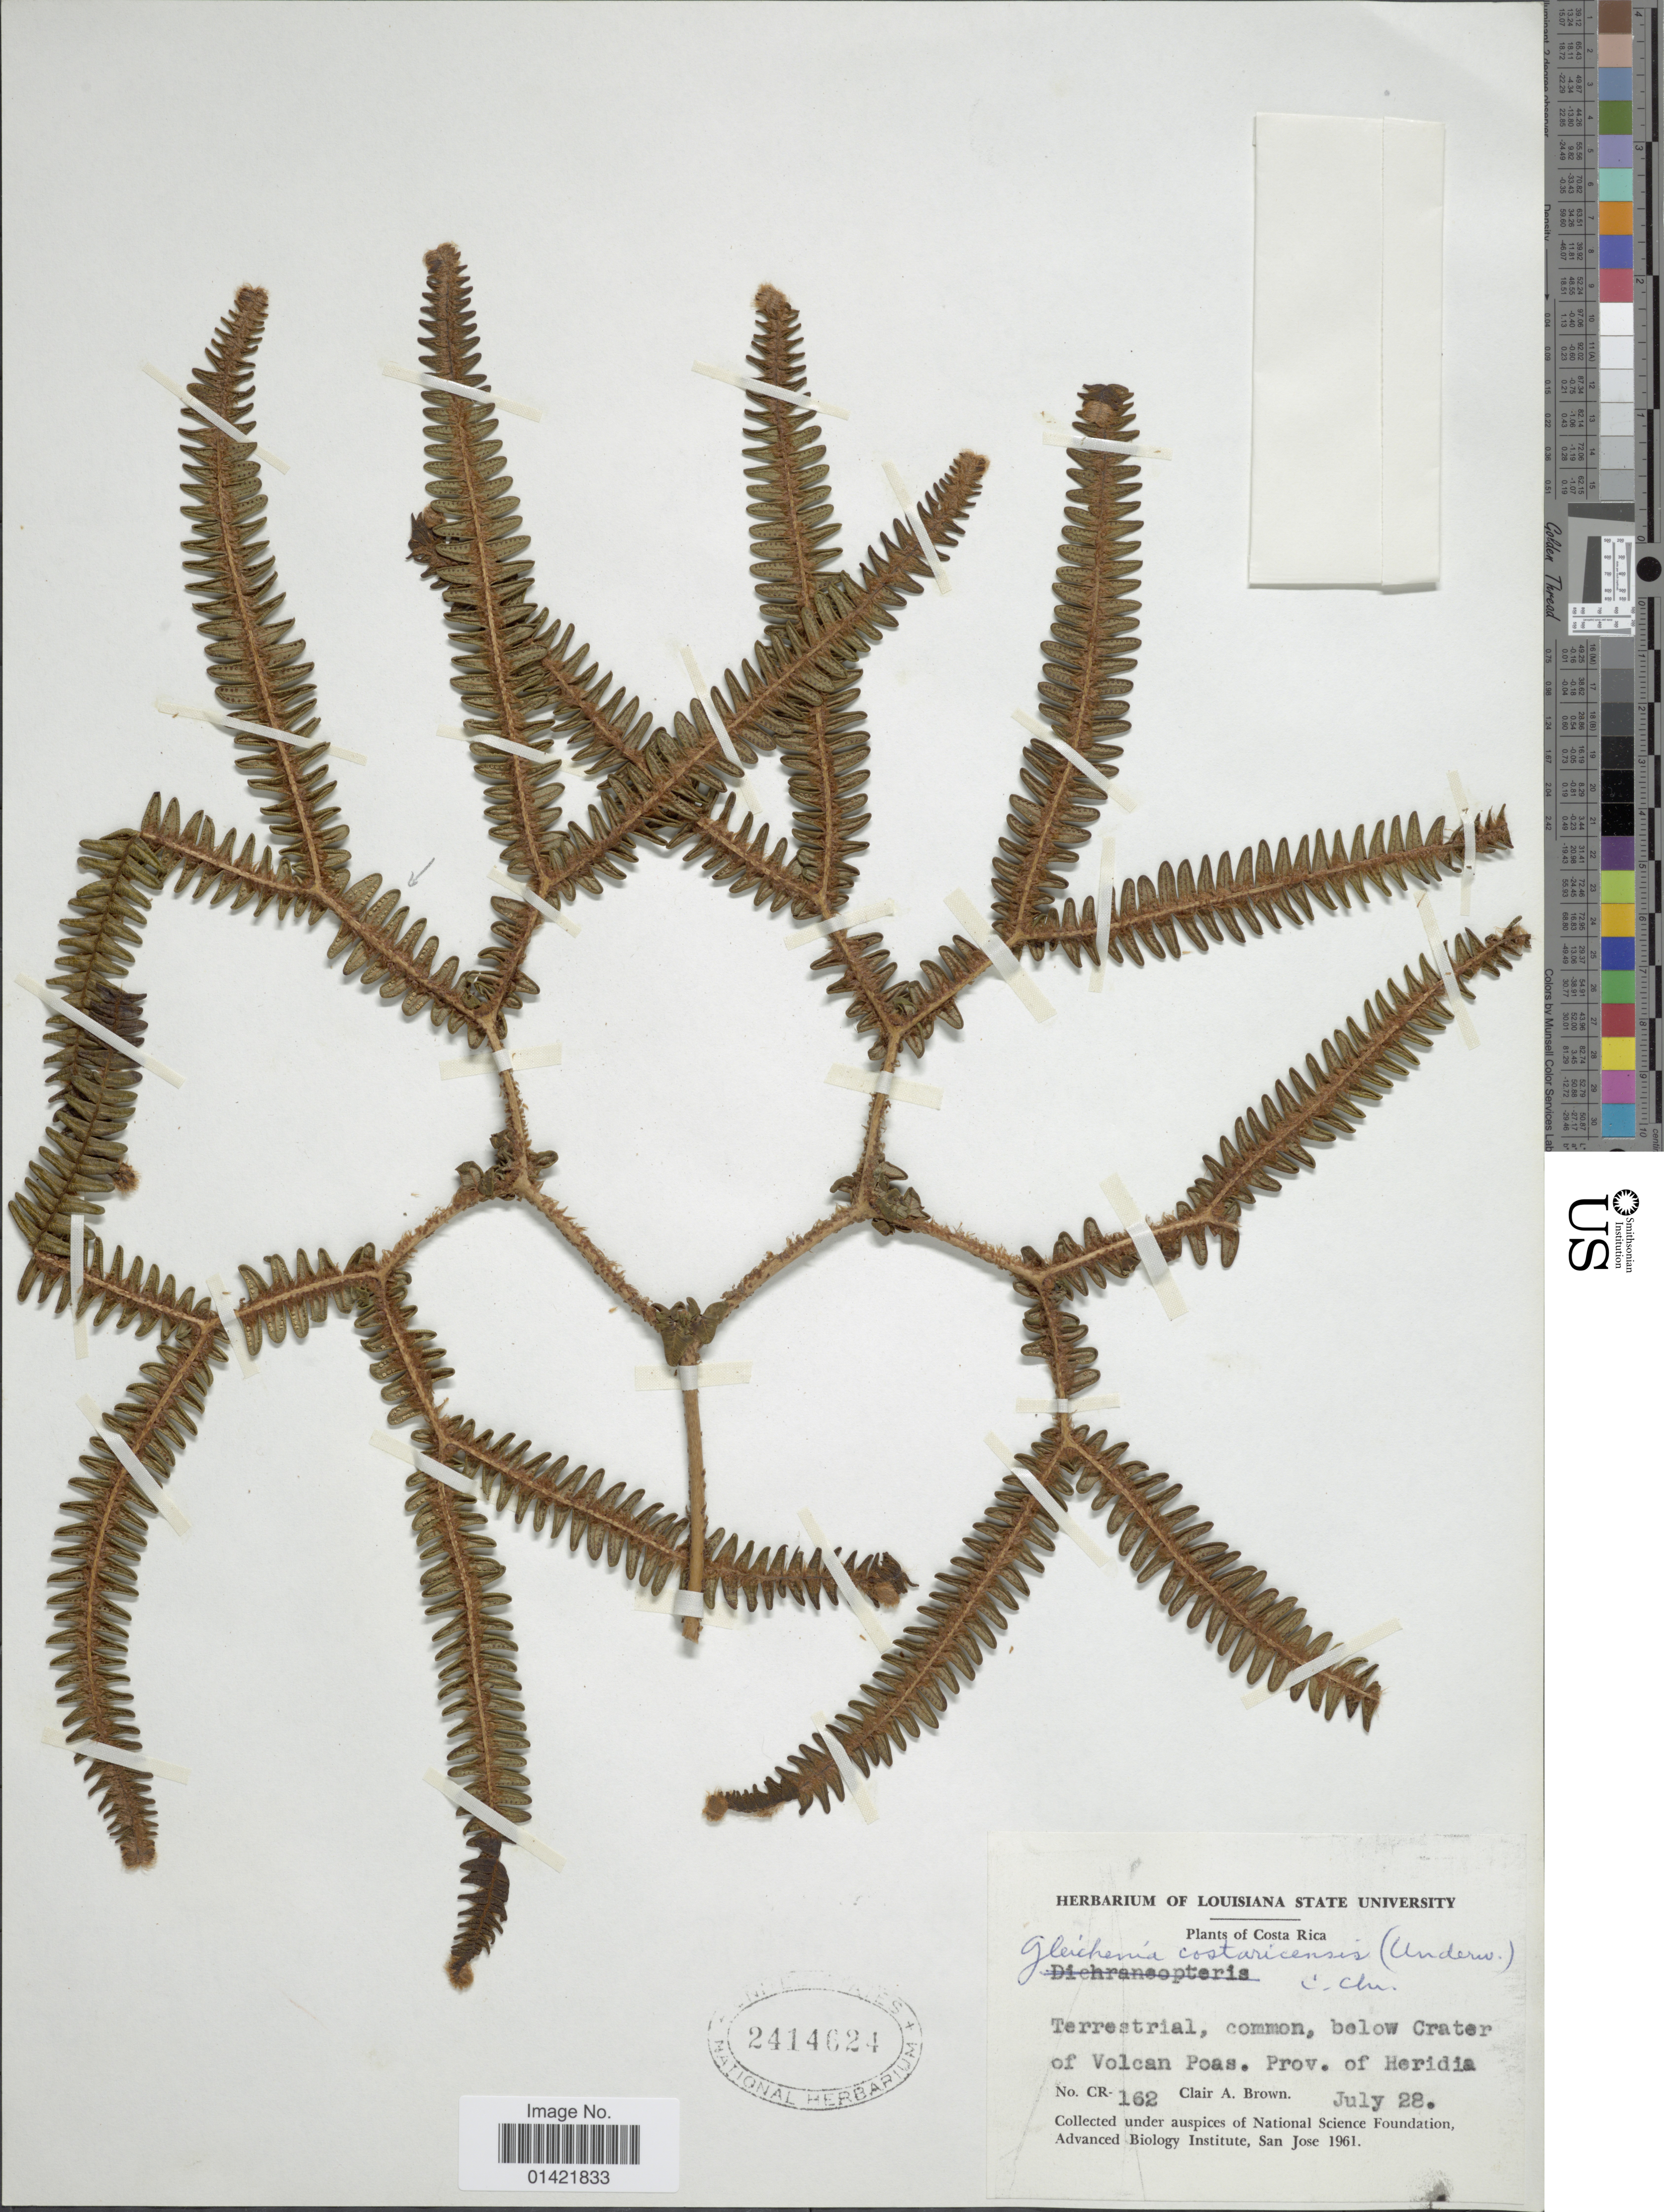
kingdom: Plantae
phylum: Tracheophyta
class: Polypodiopsida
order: Gleicheniales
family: Gleicheniaceae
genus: Sticherus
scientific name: Sticherus revolutus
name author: (Kunth) Ching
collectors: C. A. Brown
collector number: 162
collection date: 1961-07-28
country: Costa Rica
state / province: Heredia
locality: Below Crater of Volcan Poas. Prov. of Heridia.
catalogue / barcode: US 2414624